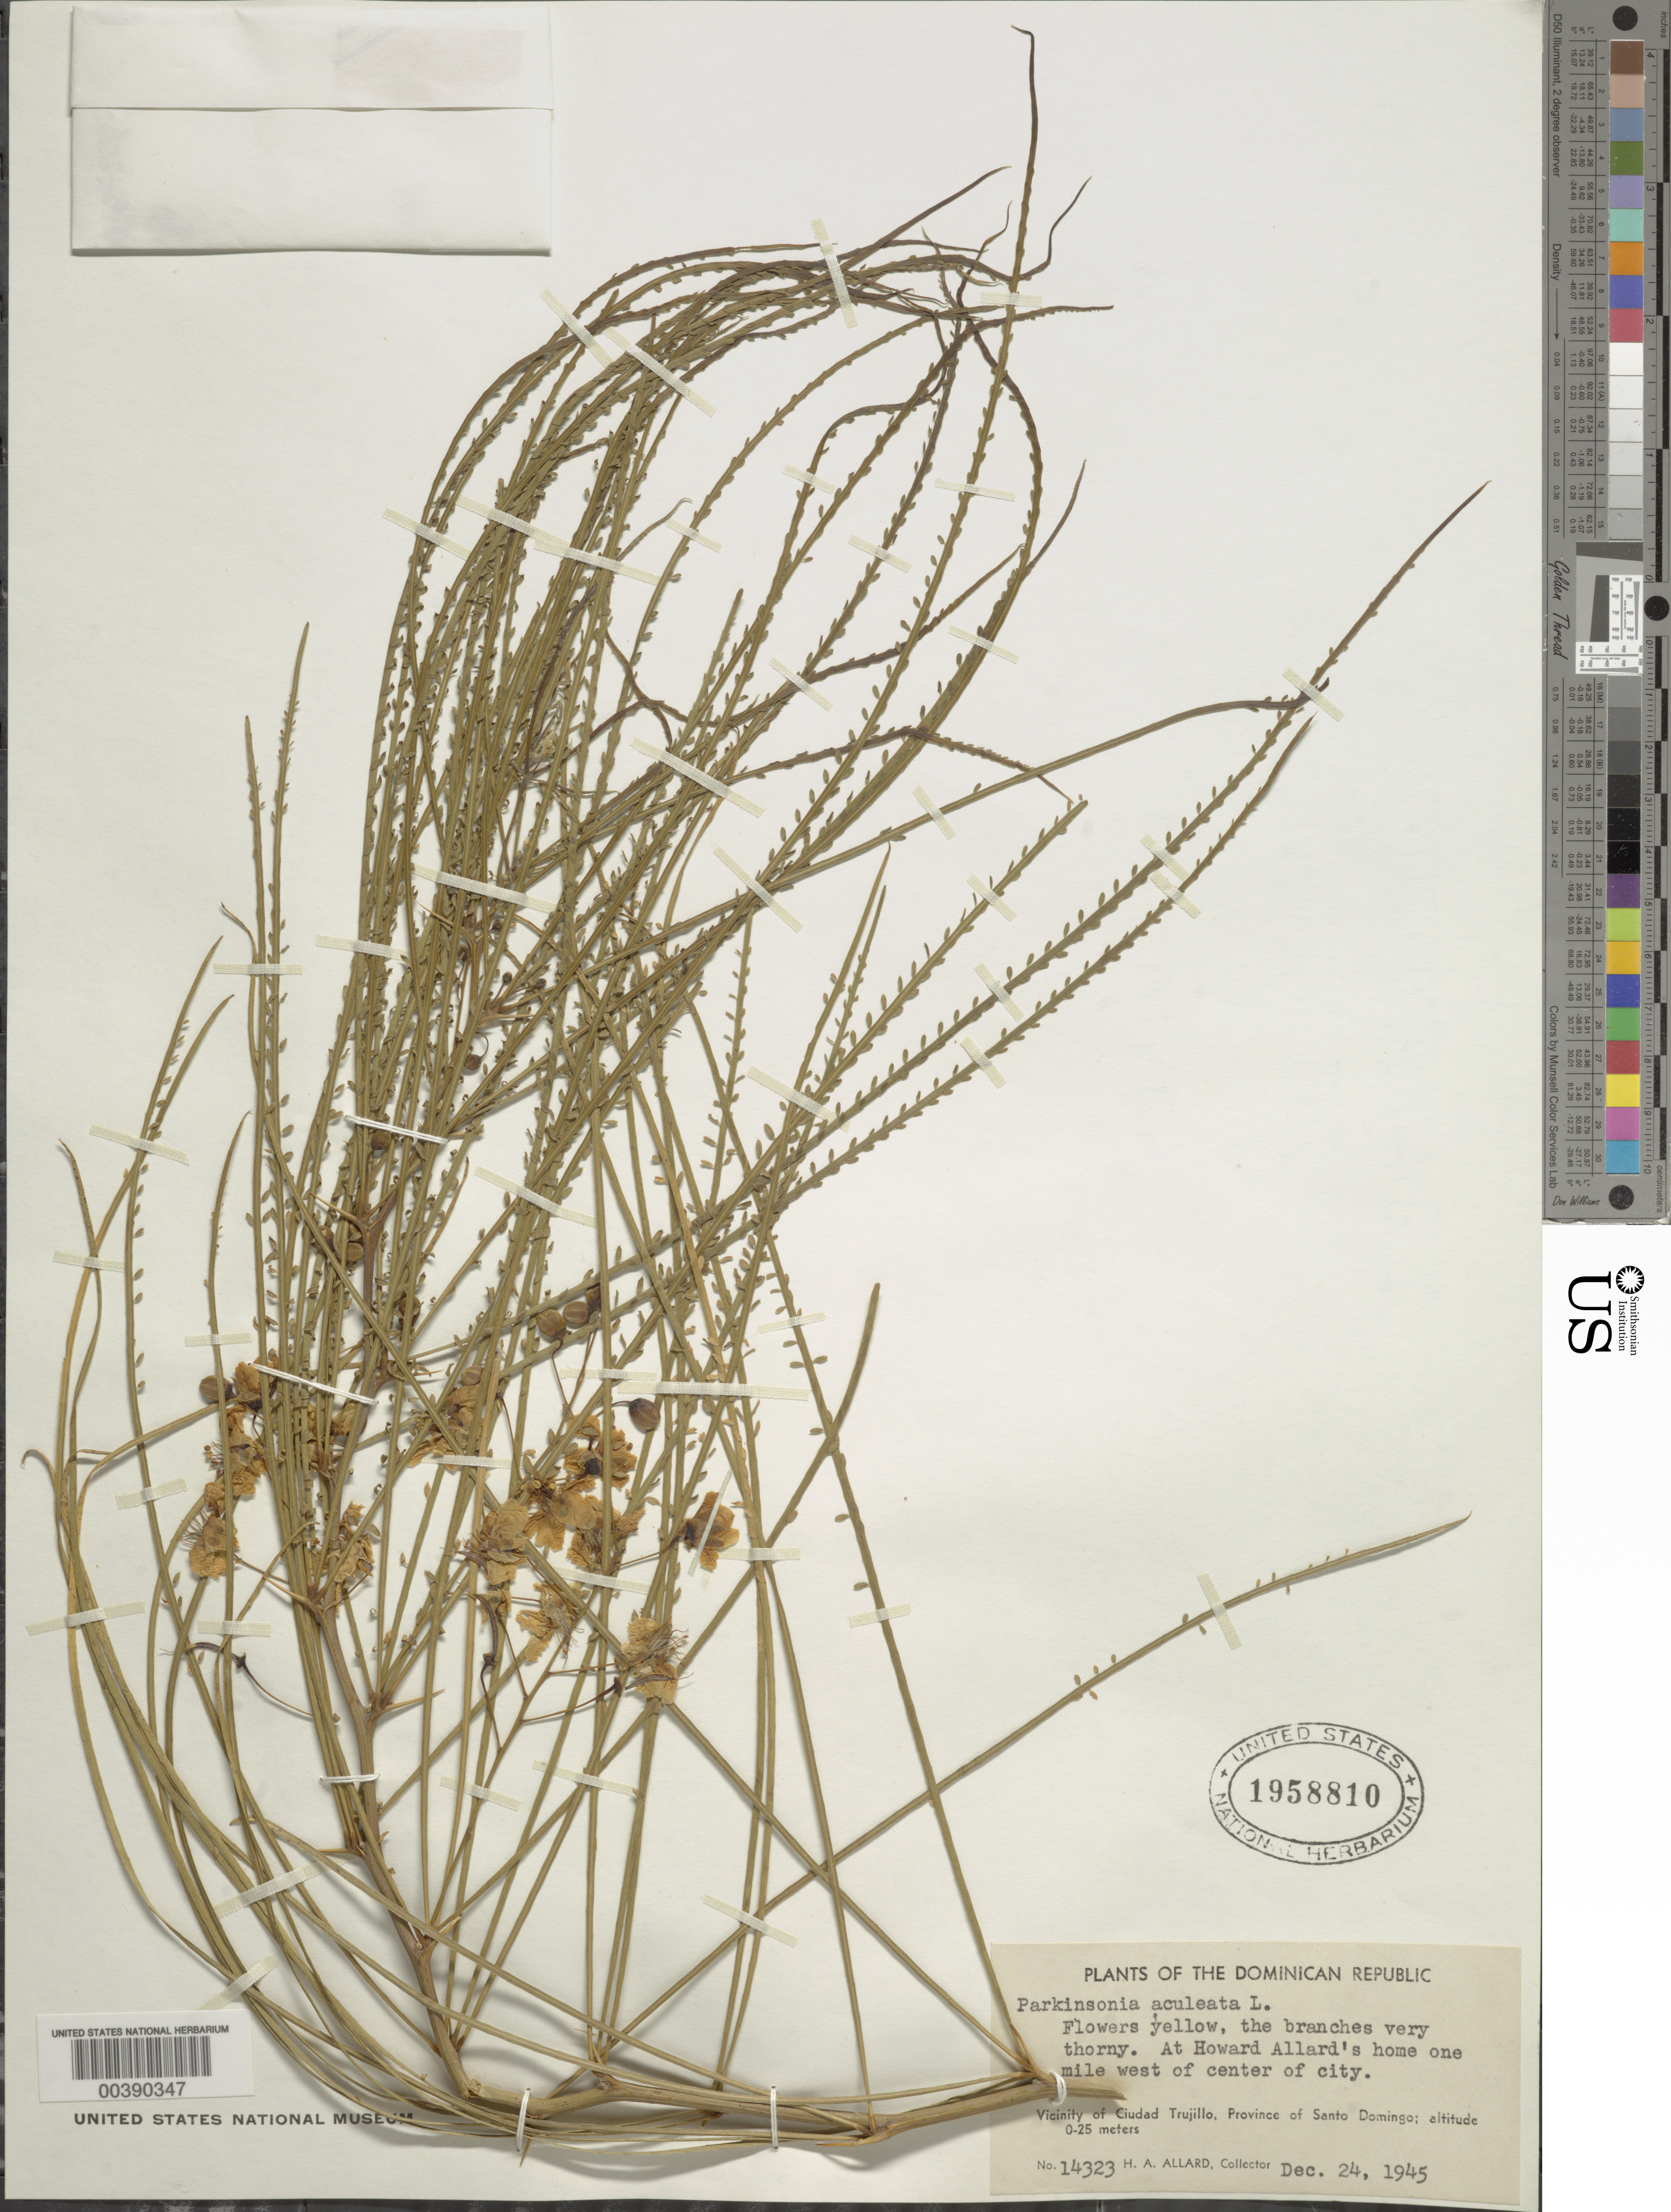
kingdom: Plantae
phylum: Tracheophyta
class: Magnoliopsida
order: Fabales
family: Fabaceae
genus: Parkinsonia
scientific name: Parkinsonia aculeata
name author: L.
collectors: H. A. Allard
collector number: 14323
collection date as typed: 24 Dec 1945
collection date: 1945-12-24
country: Dominican Republic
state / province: Distrito Nacional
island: Hispaniola Island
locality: Vicinity of santo domingo, at howard allard's home 1 mi w of center of city; santo domingo prov.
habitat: at home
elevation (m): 0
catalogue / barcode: US 1958810